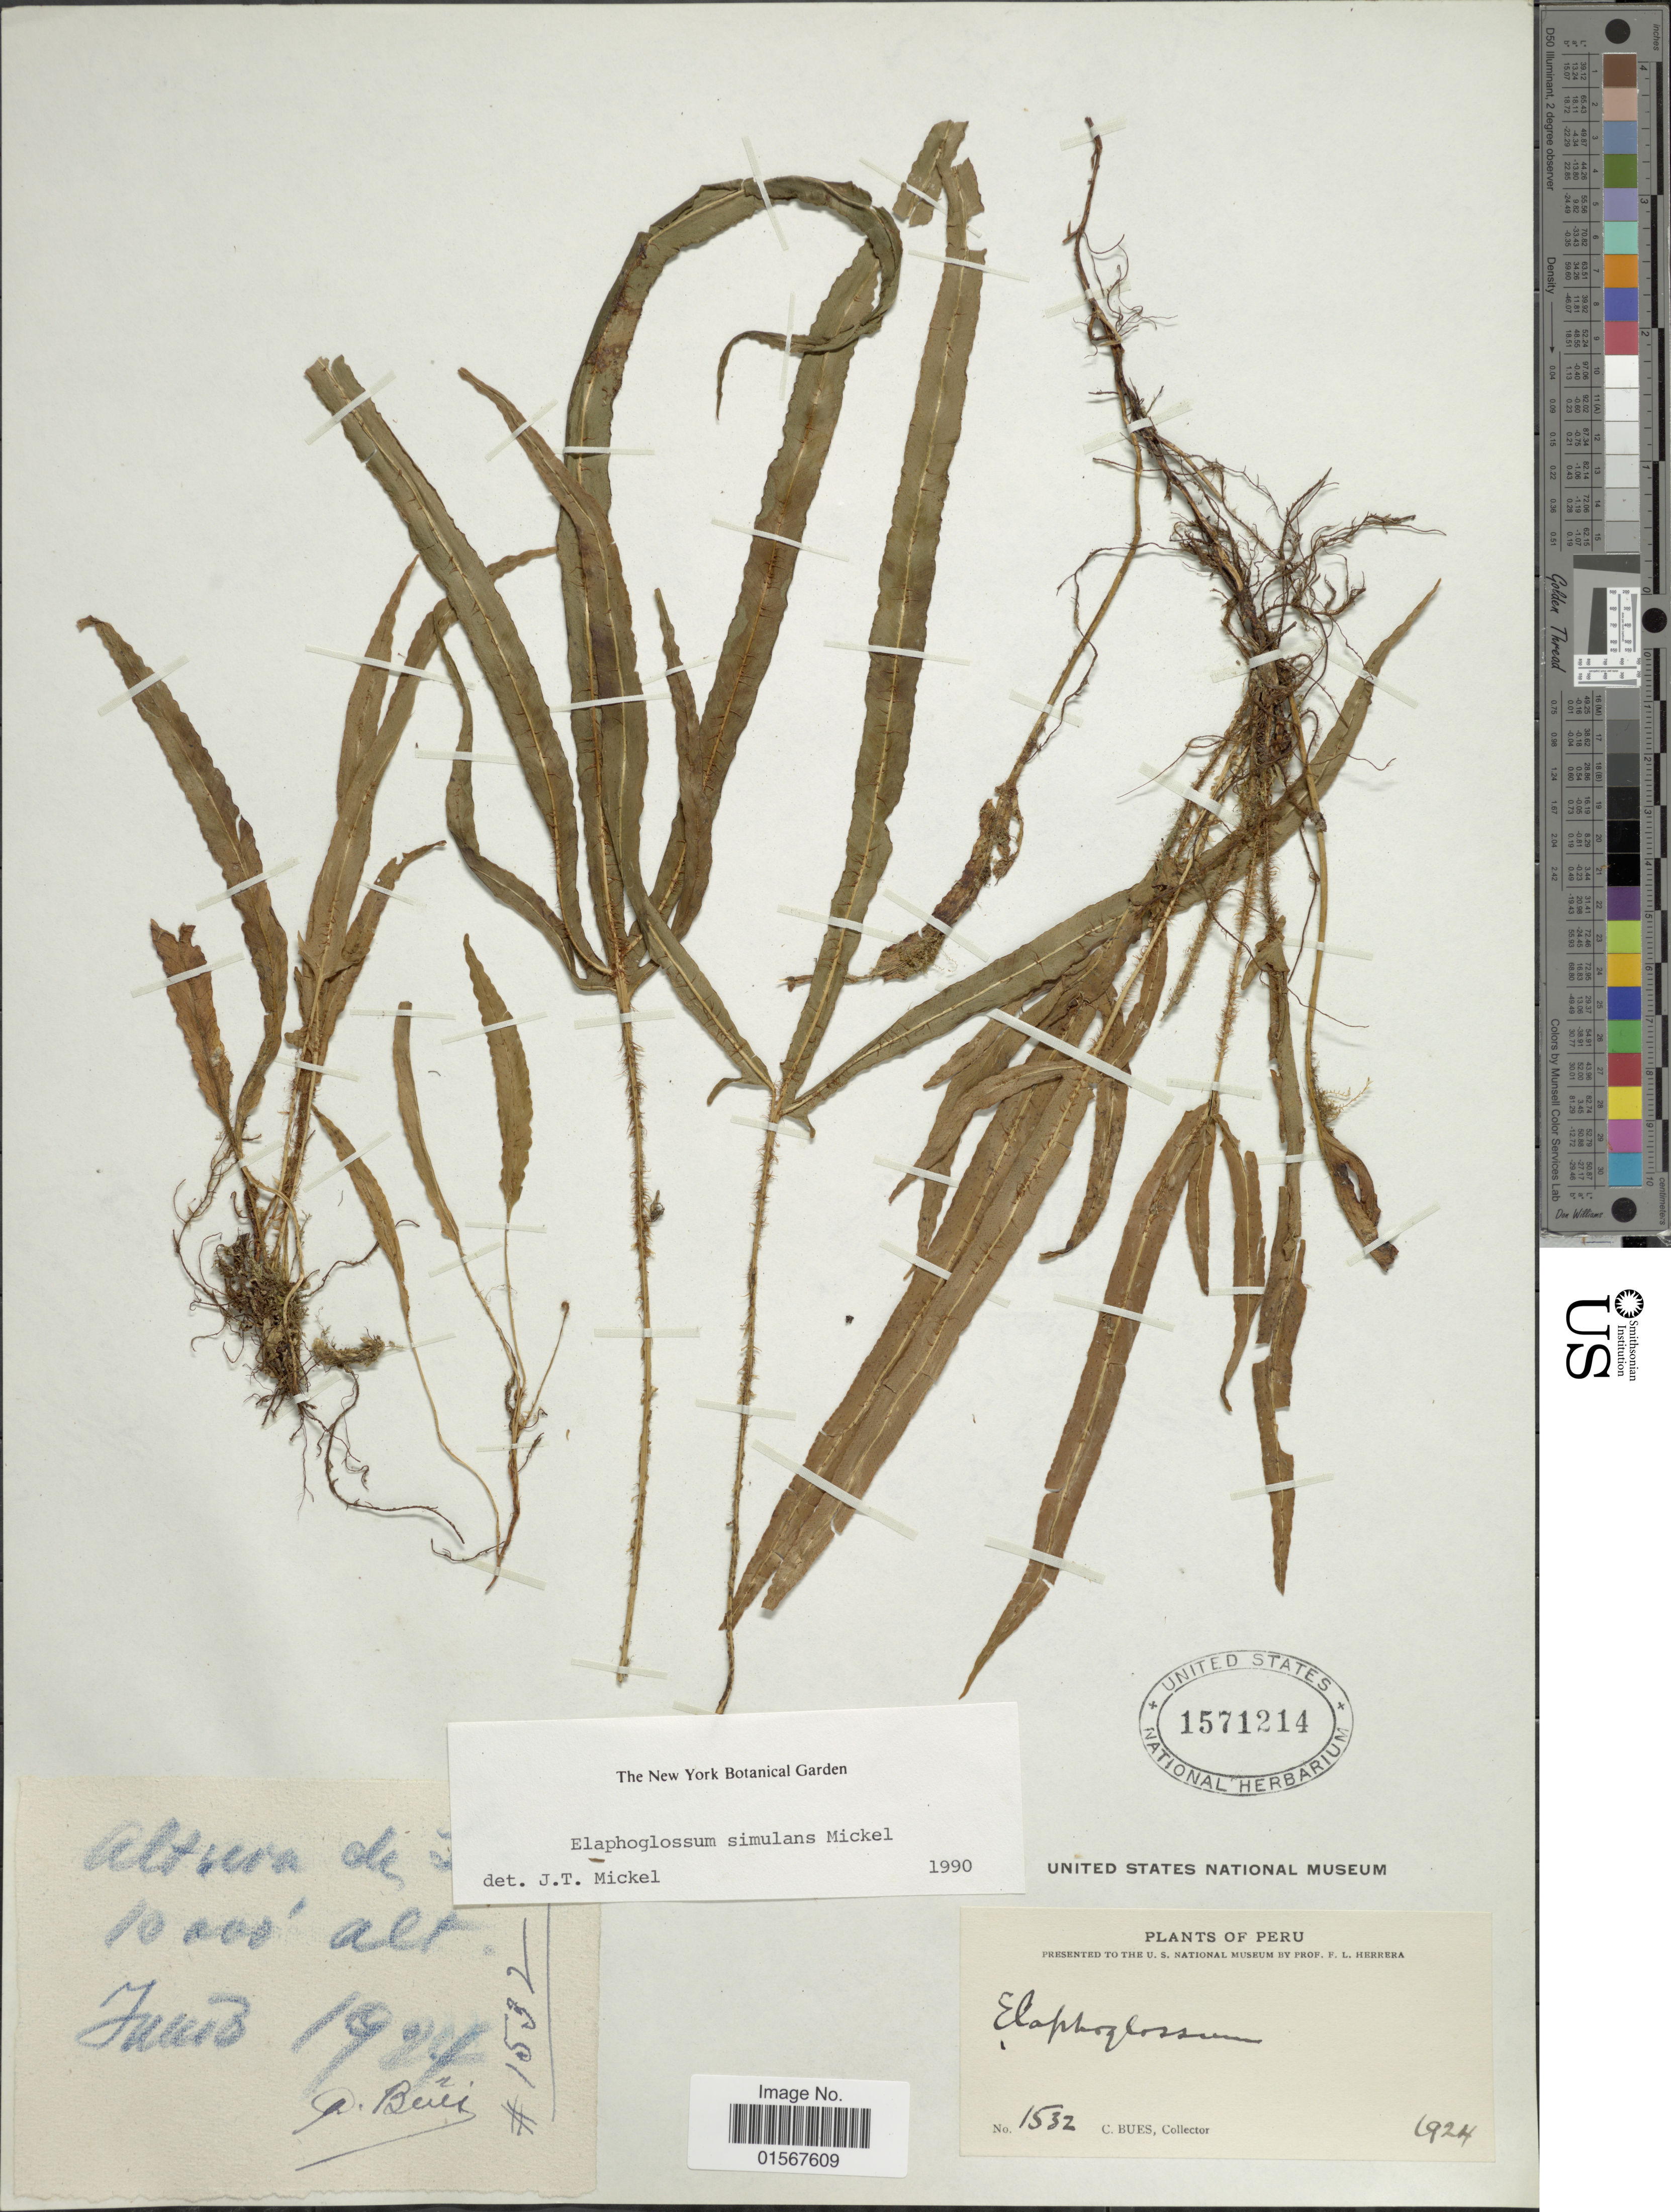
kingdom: Plantae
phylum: Tracheophyta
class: Polypodiopsida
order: Polypodiales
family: Dryopteridaceae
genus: Elaphoglossum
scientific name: Elaphoglossum simulans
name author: Mickel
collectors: C. Bues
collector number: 1532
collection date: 1924-06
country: Peru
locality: Peru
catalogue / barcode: US 1571214